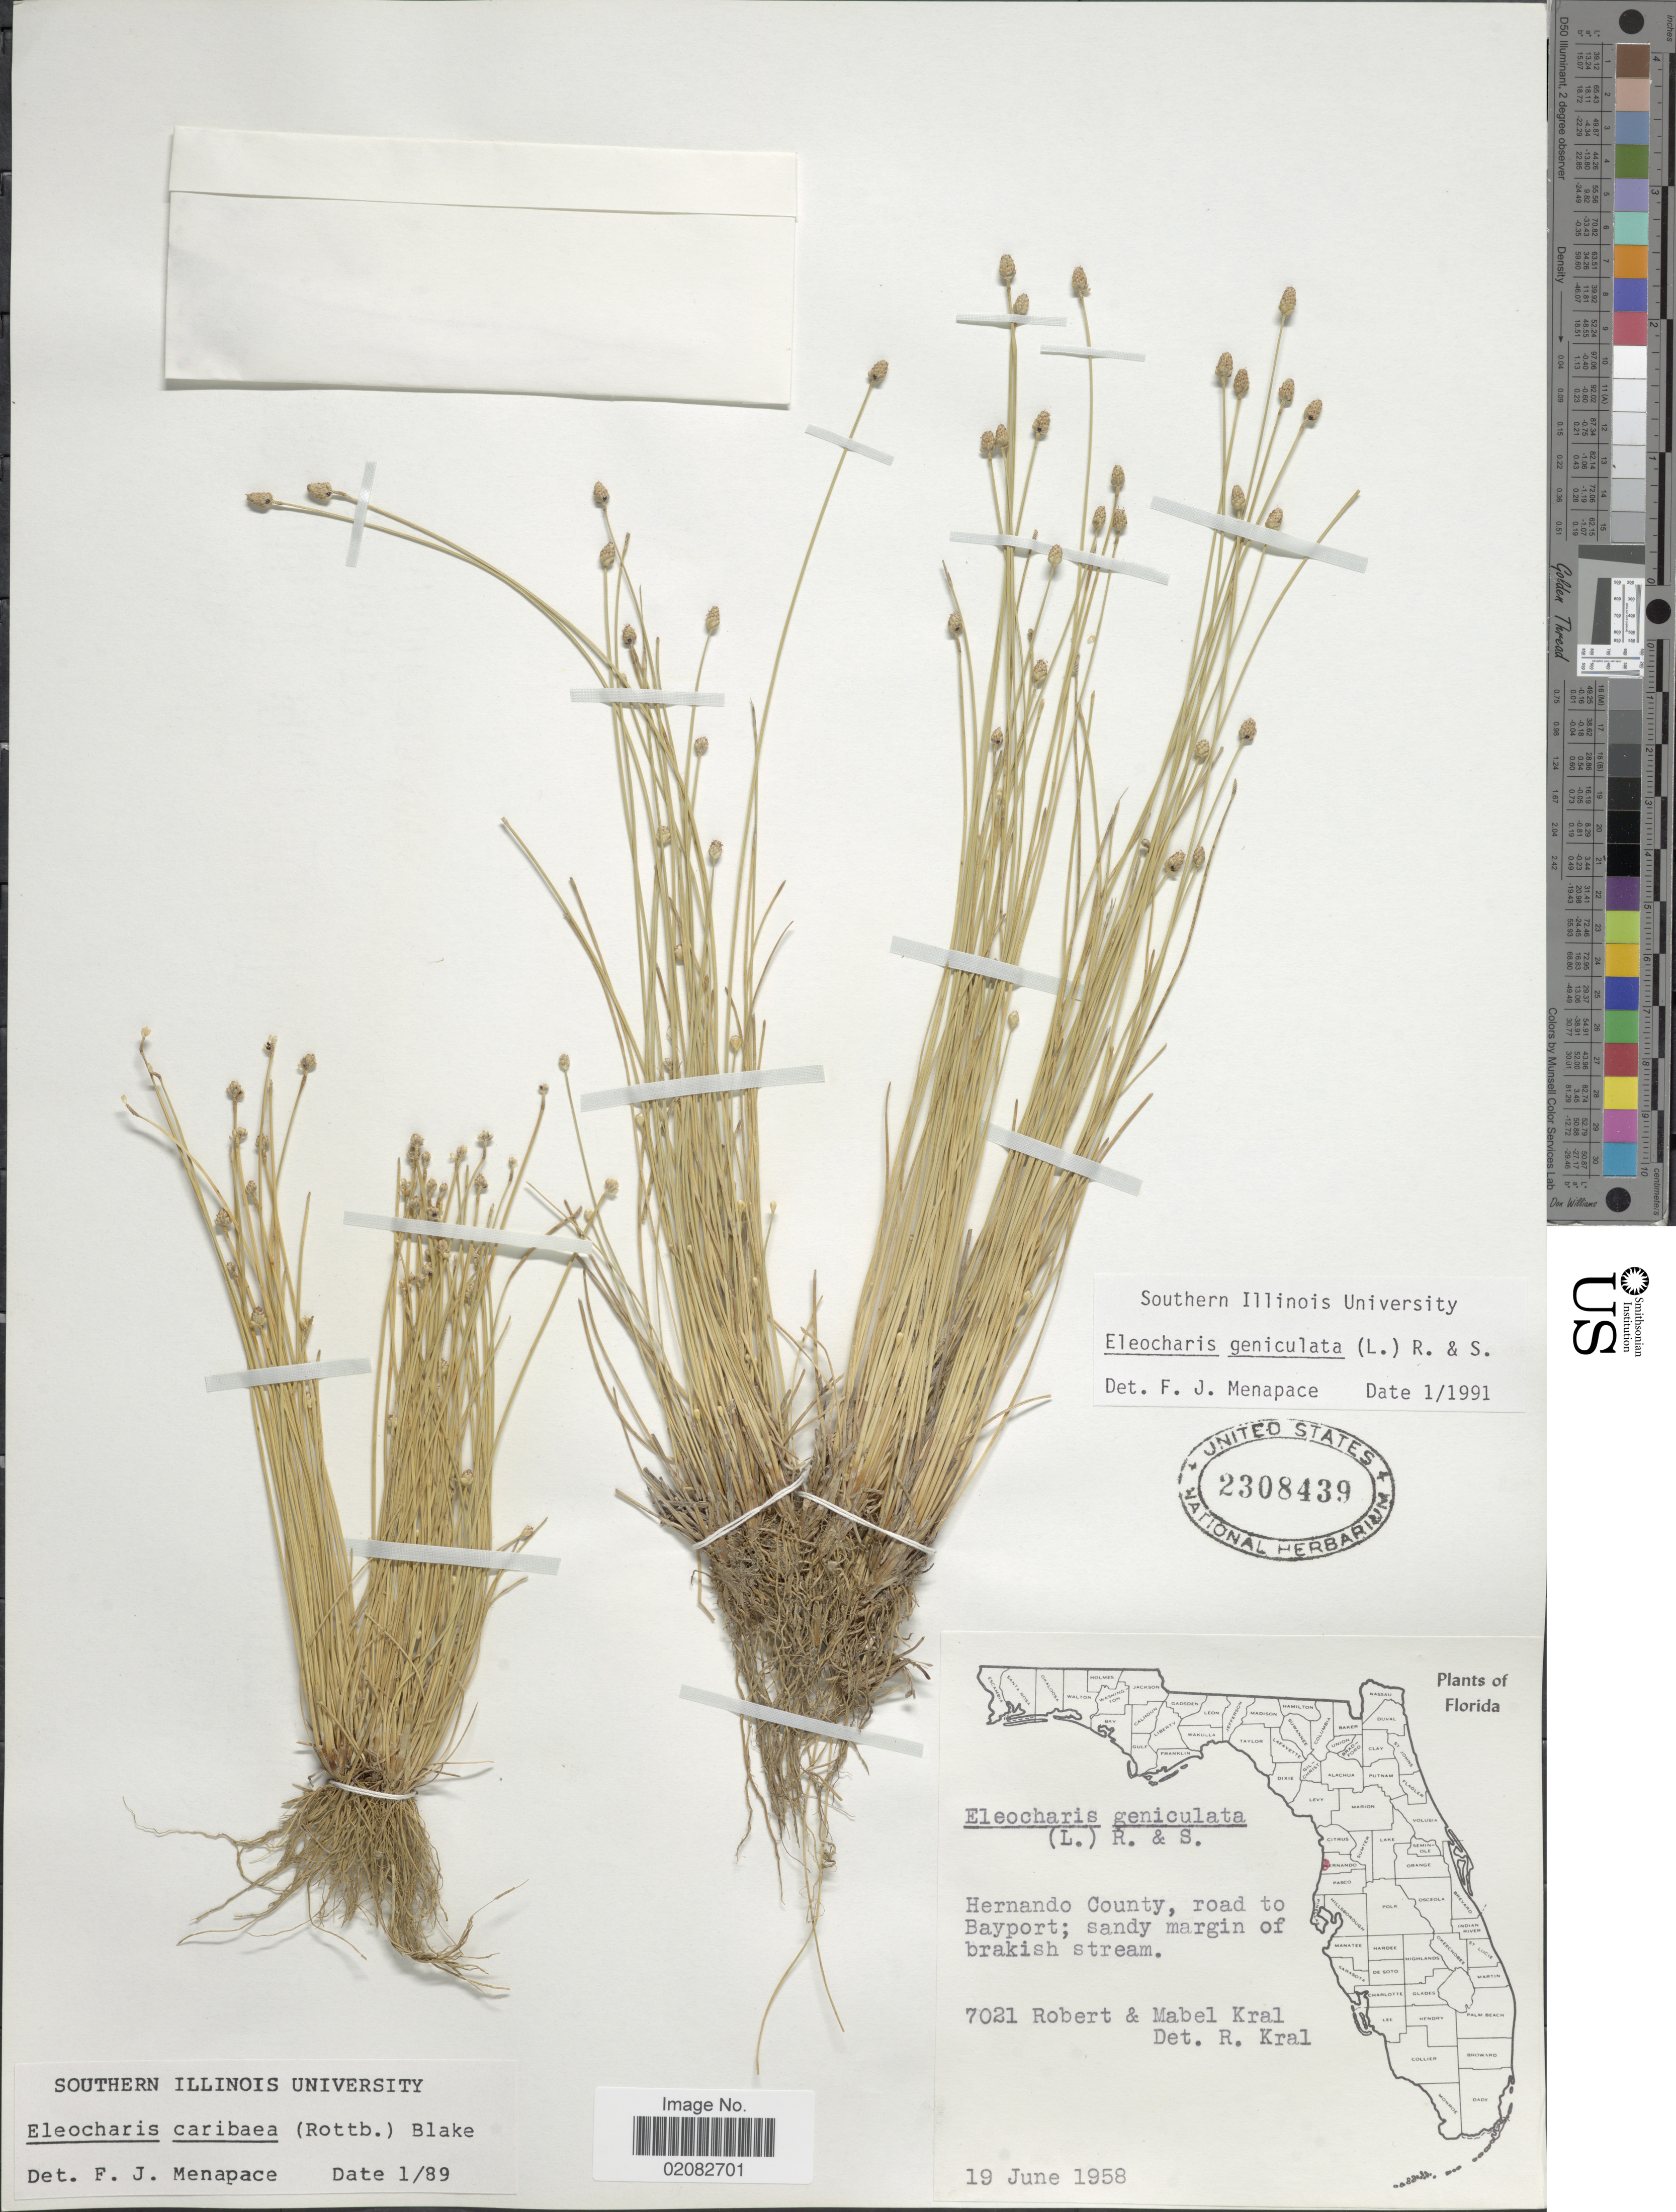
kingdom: Plantae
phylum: Tracheophyta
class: Liliopsida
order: Poales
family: Cyperaceae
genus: Eleocharis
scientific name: Eleocharis geniculata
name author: (L.) Roem. & Schult.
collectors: R. Kral & M. Kral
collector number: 7021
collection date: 1958-06-19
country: United States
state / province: Florida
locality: Hernando County, road to Bayport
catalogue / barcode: US 2308439